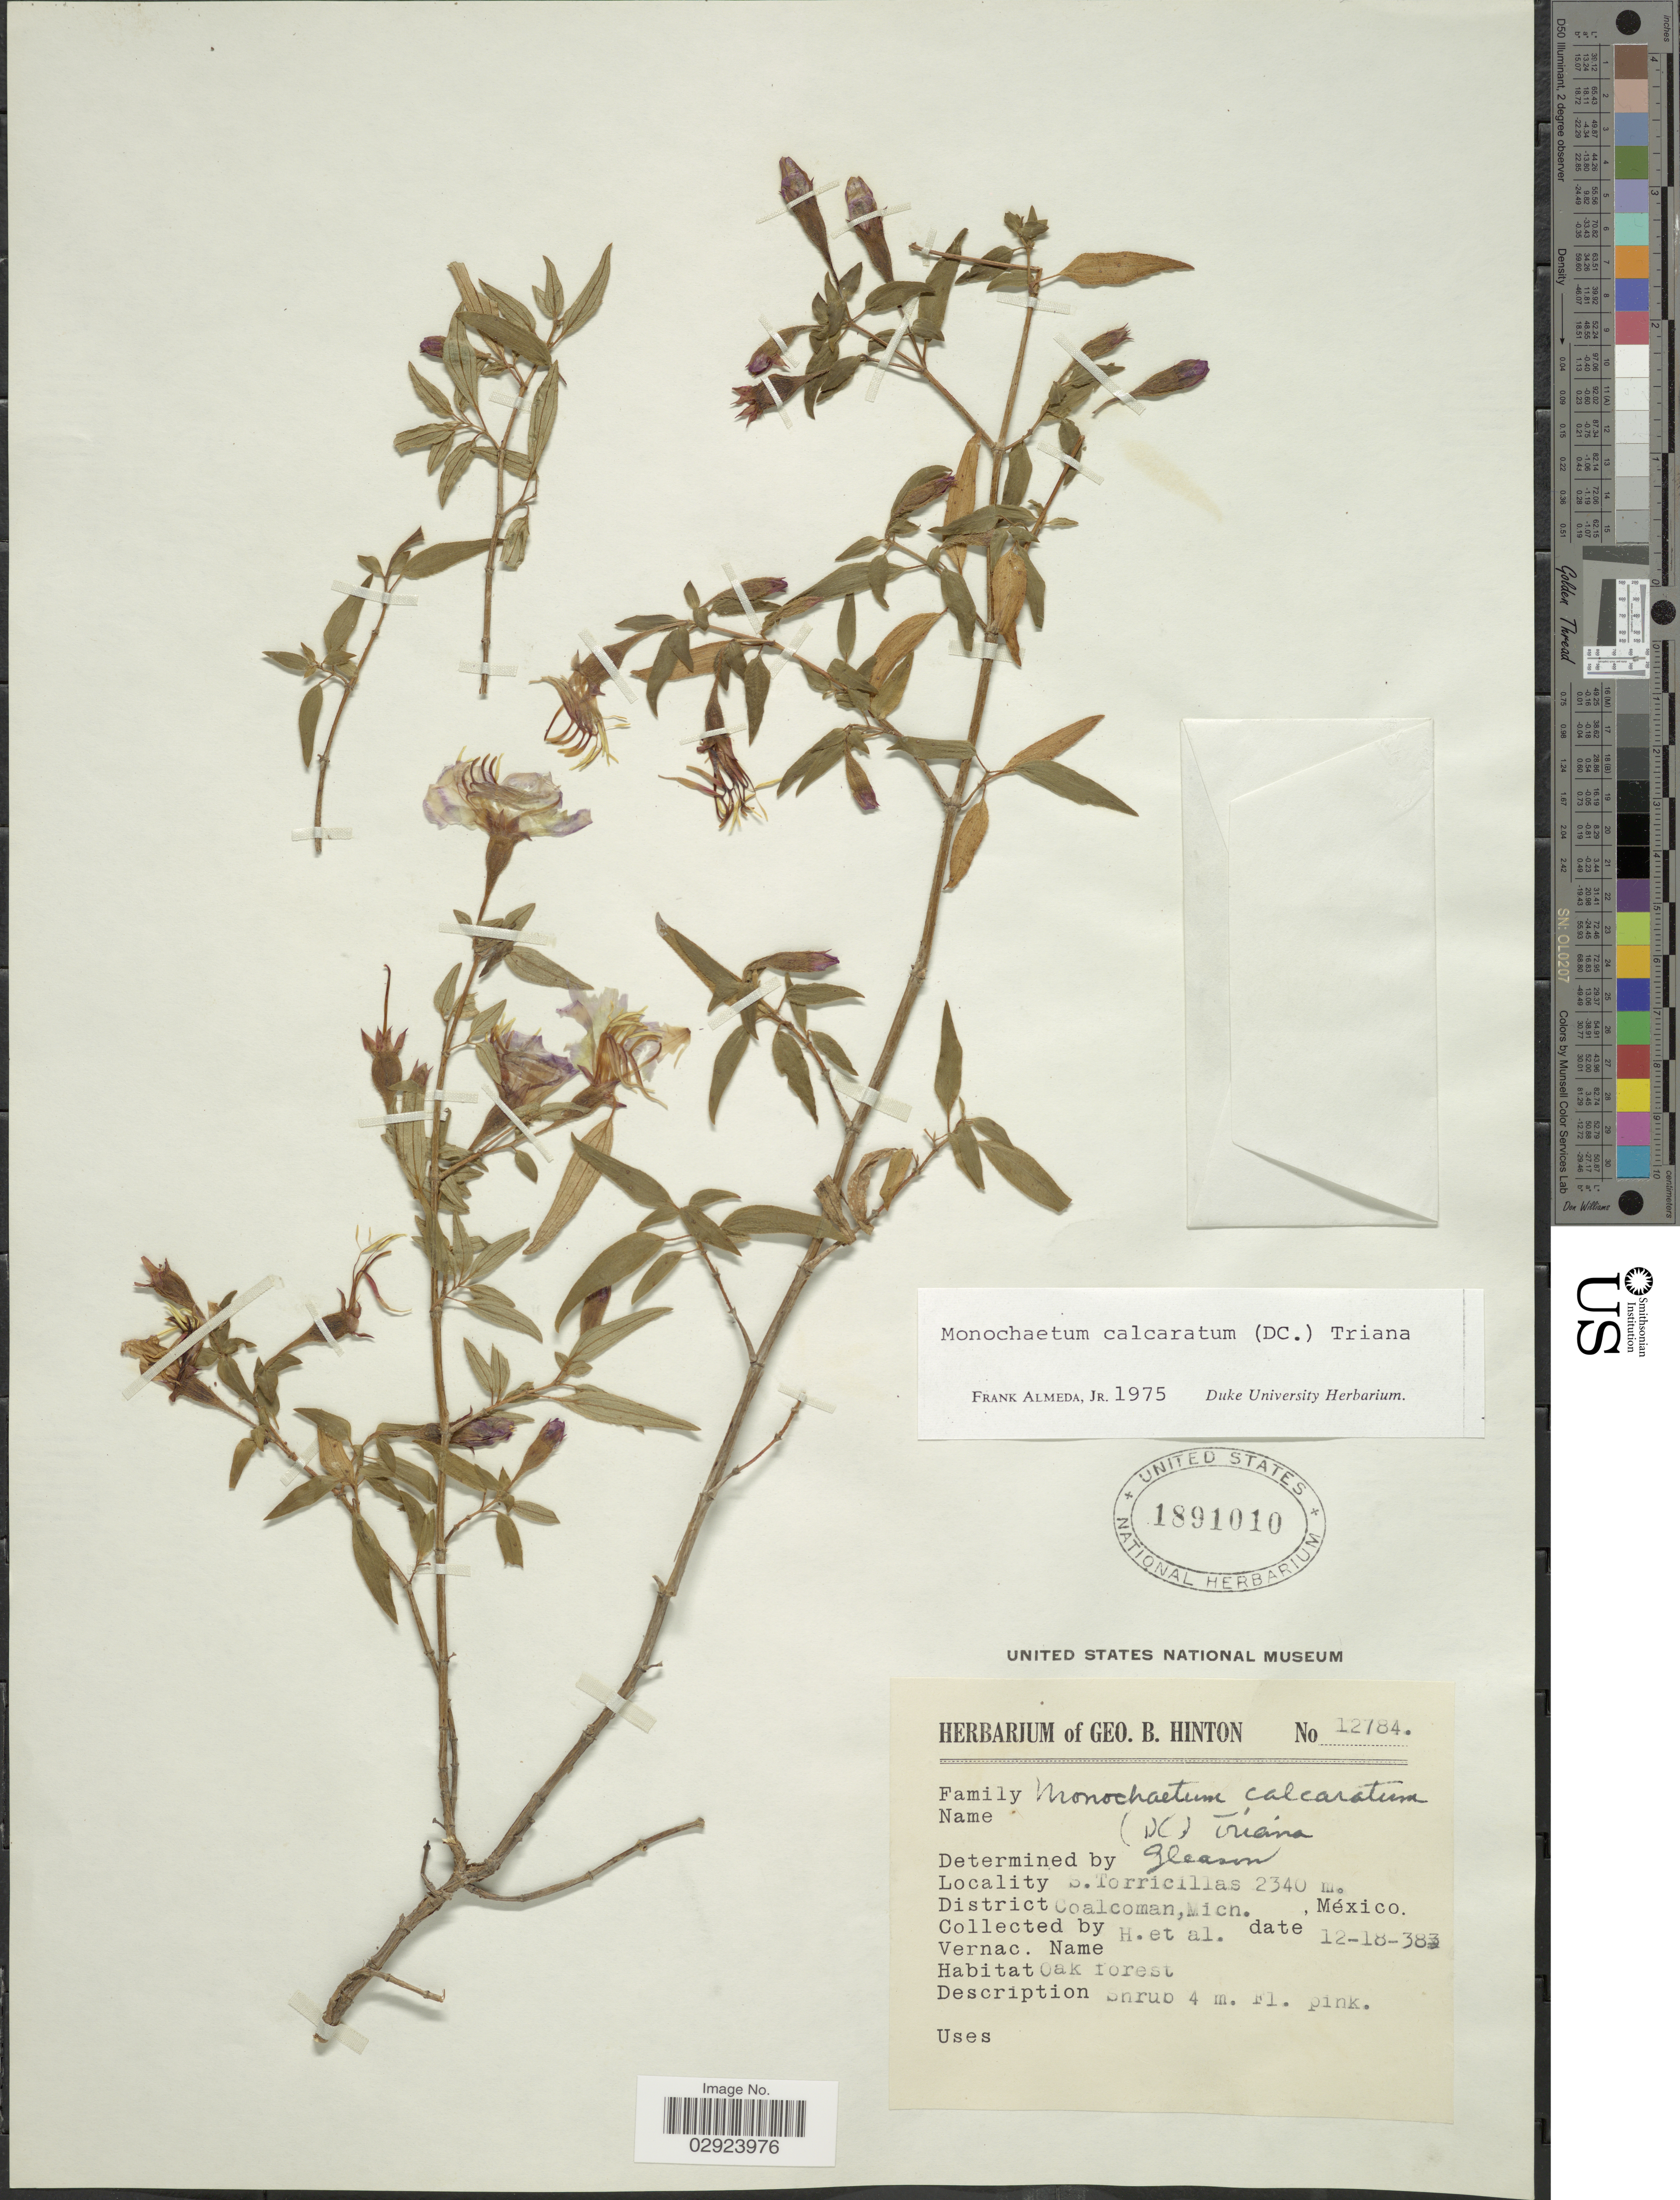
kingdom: Plantae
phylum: Tracheophyta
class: Magnoliopsida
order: Myrtales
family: Melastomataceae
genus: Monochaetum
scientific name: Monochaetum calcaratum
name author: (DC.) Triana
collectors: G. B. Hinton & et al.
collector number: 12784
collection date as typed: Transcribed d/m/y: 18/12/38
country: Mexico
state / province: Michoacán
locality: S. Torricillas. District Coalcoman, Mich.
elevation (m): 2340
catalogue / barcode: US 1891010